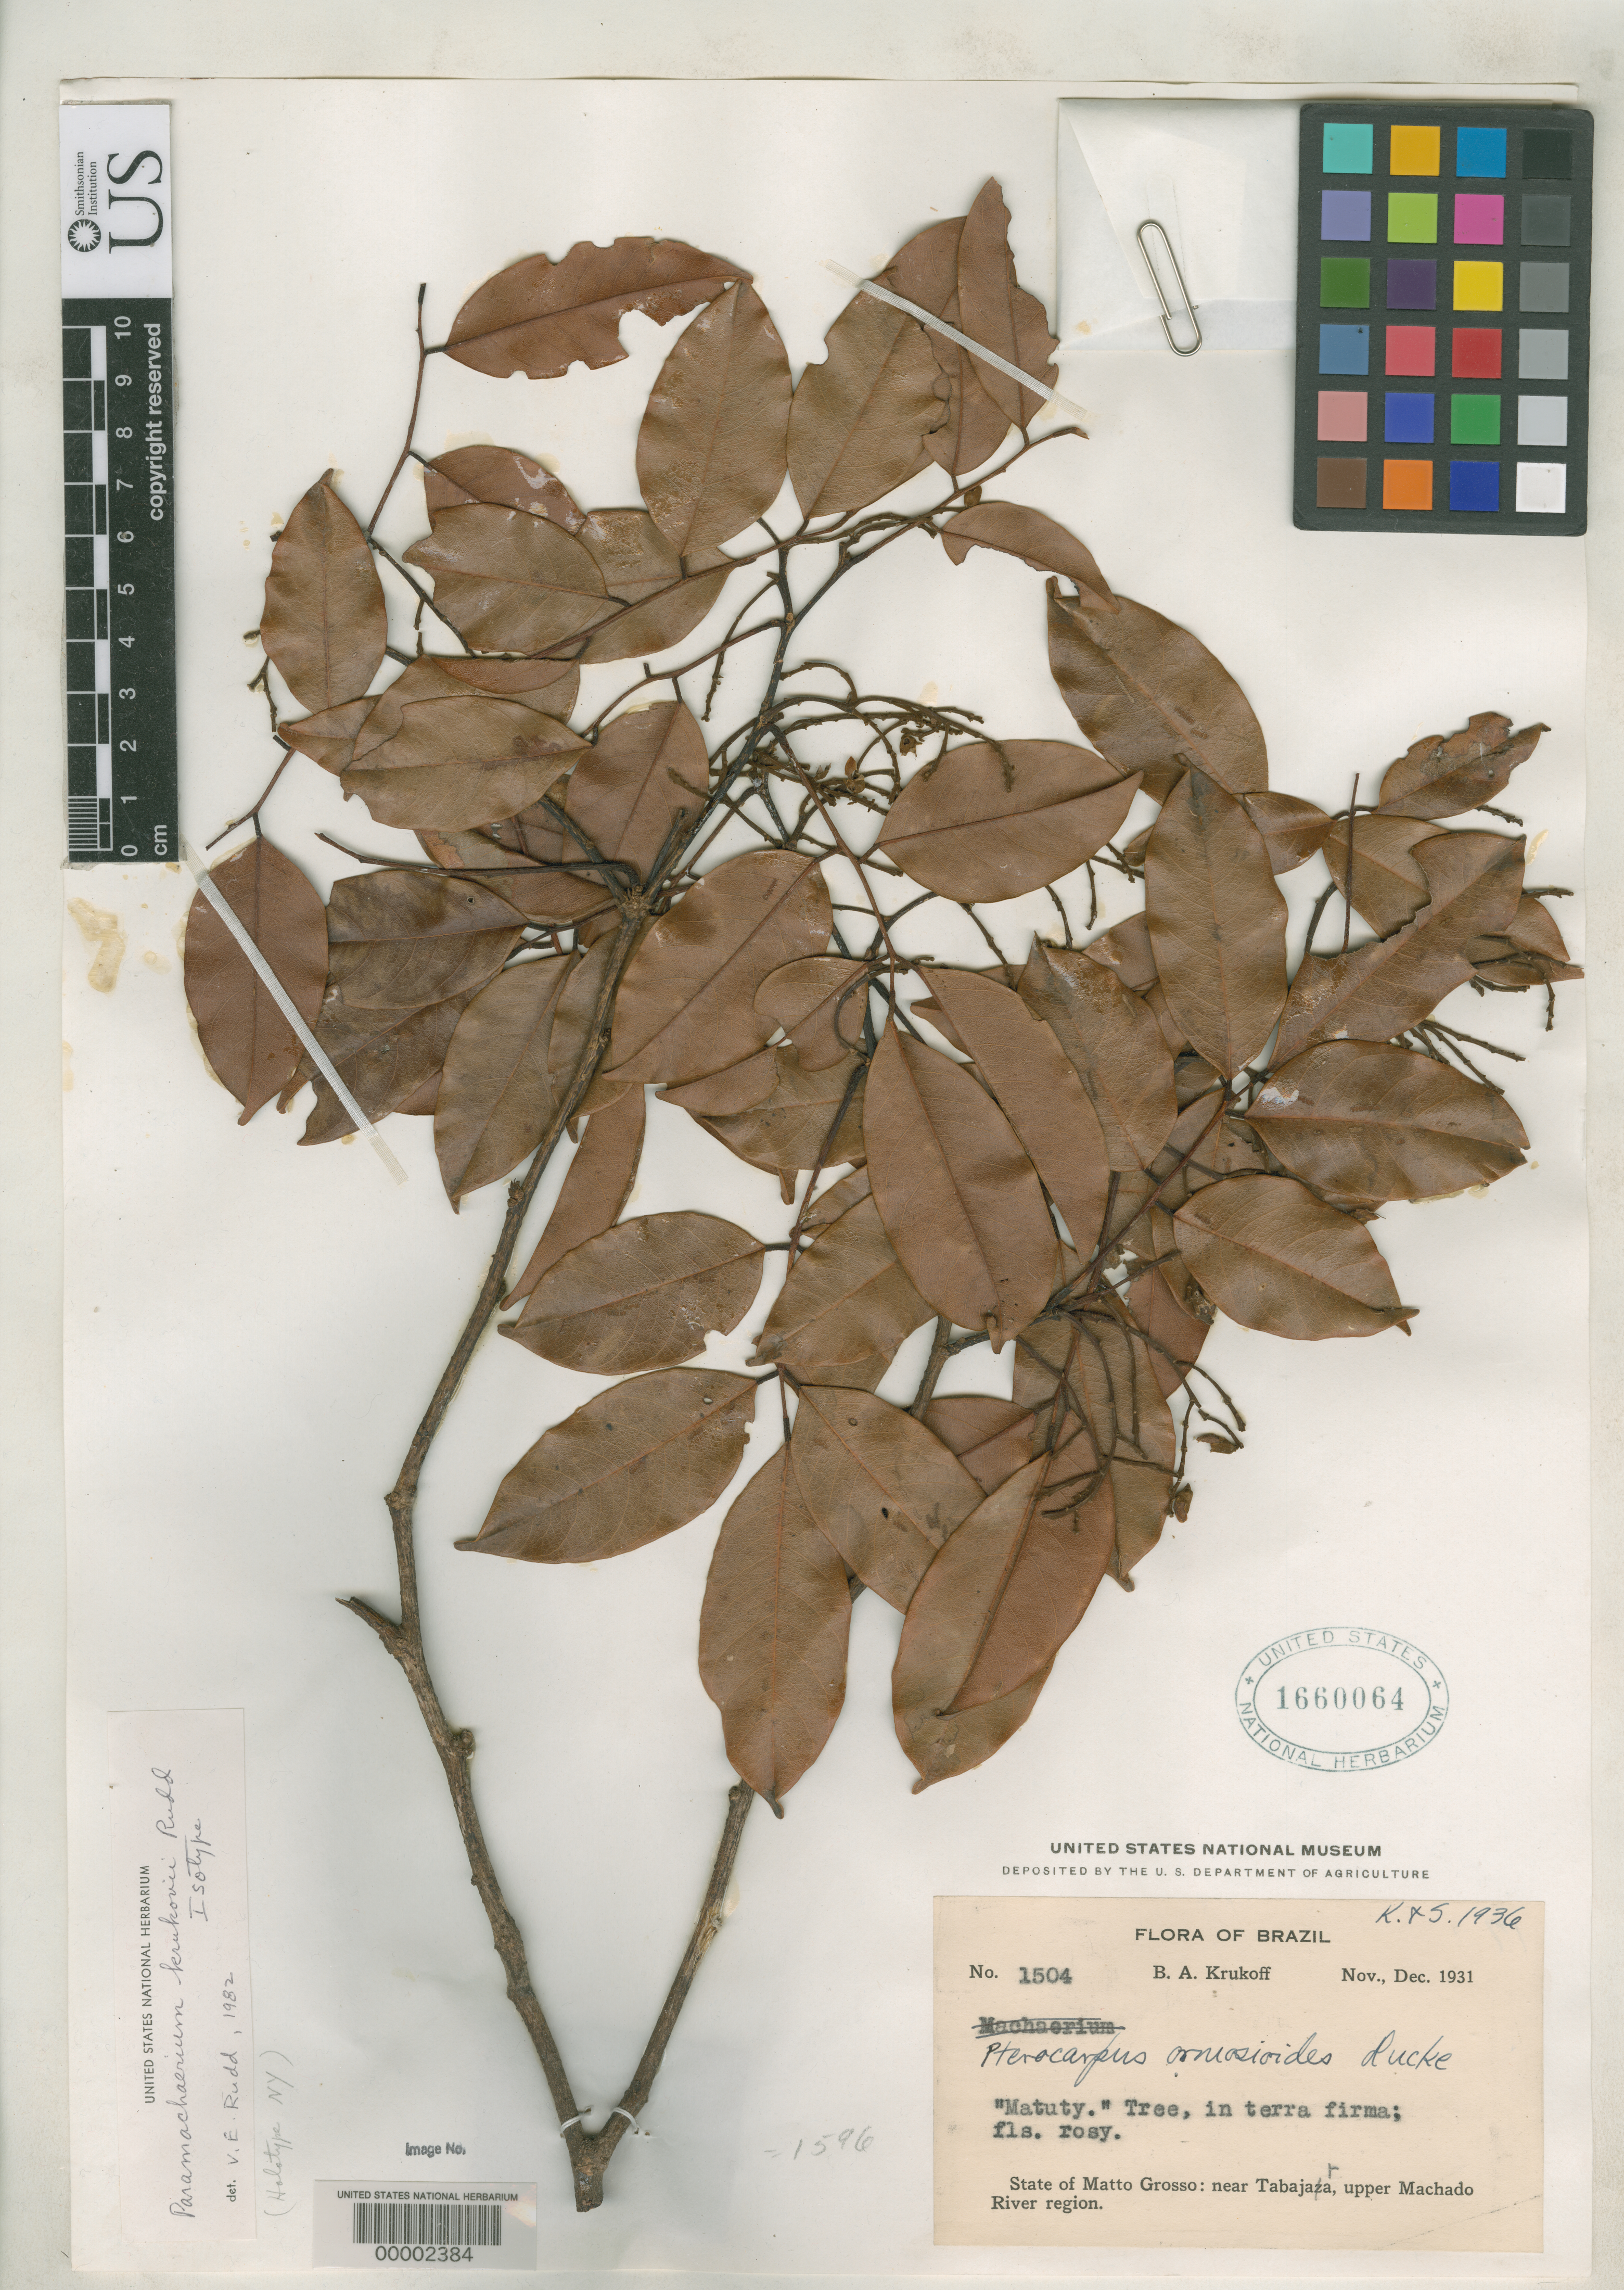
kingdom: Plantae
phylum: Tracheophyta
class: Magnoliopsida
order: Fabales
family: Fabaceae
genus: Paramachaerium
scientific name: Paramachaerium krukovii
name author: Rudd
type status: Isotype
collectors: B. A. Krukoff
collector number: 1504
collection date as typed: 03 Dec 1931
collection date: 1931-12-03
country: Brazil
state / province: Mato Grosso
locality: Near Tabajara, upper Machado River Region.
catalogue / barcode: US 1660064